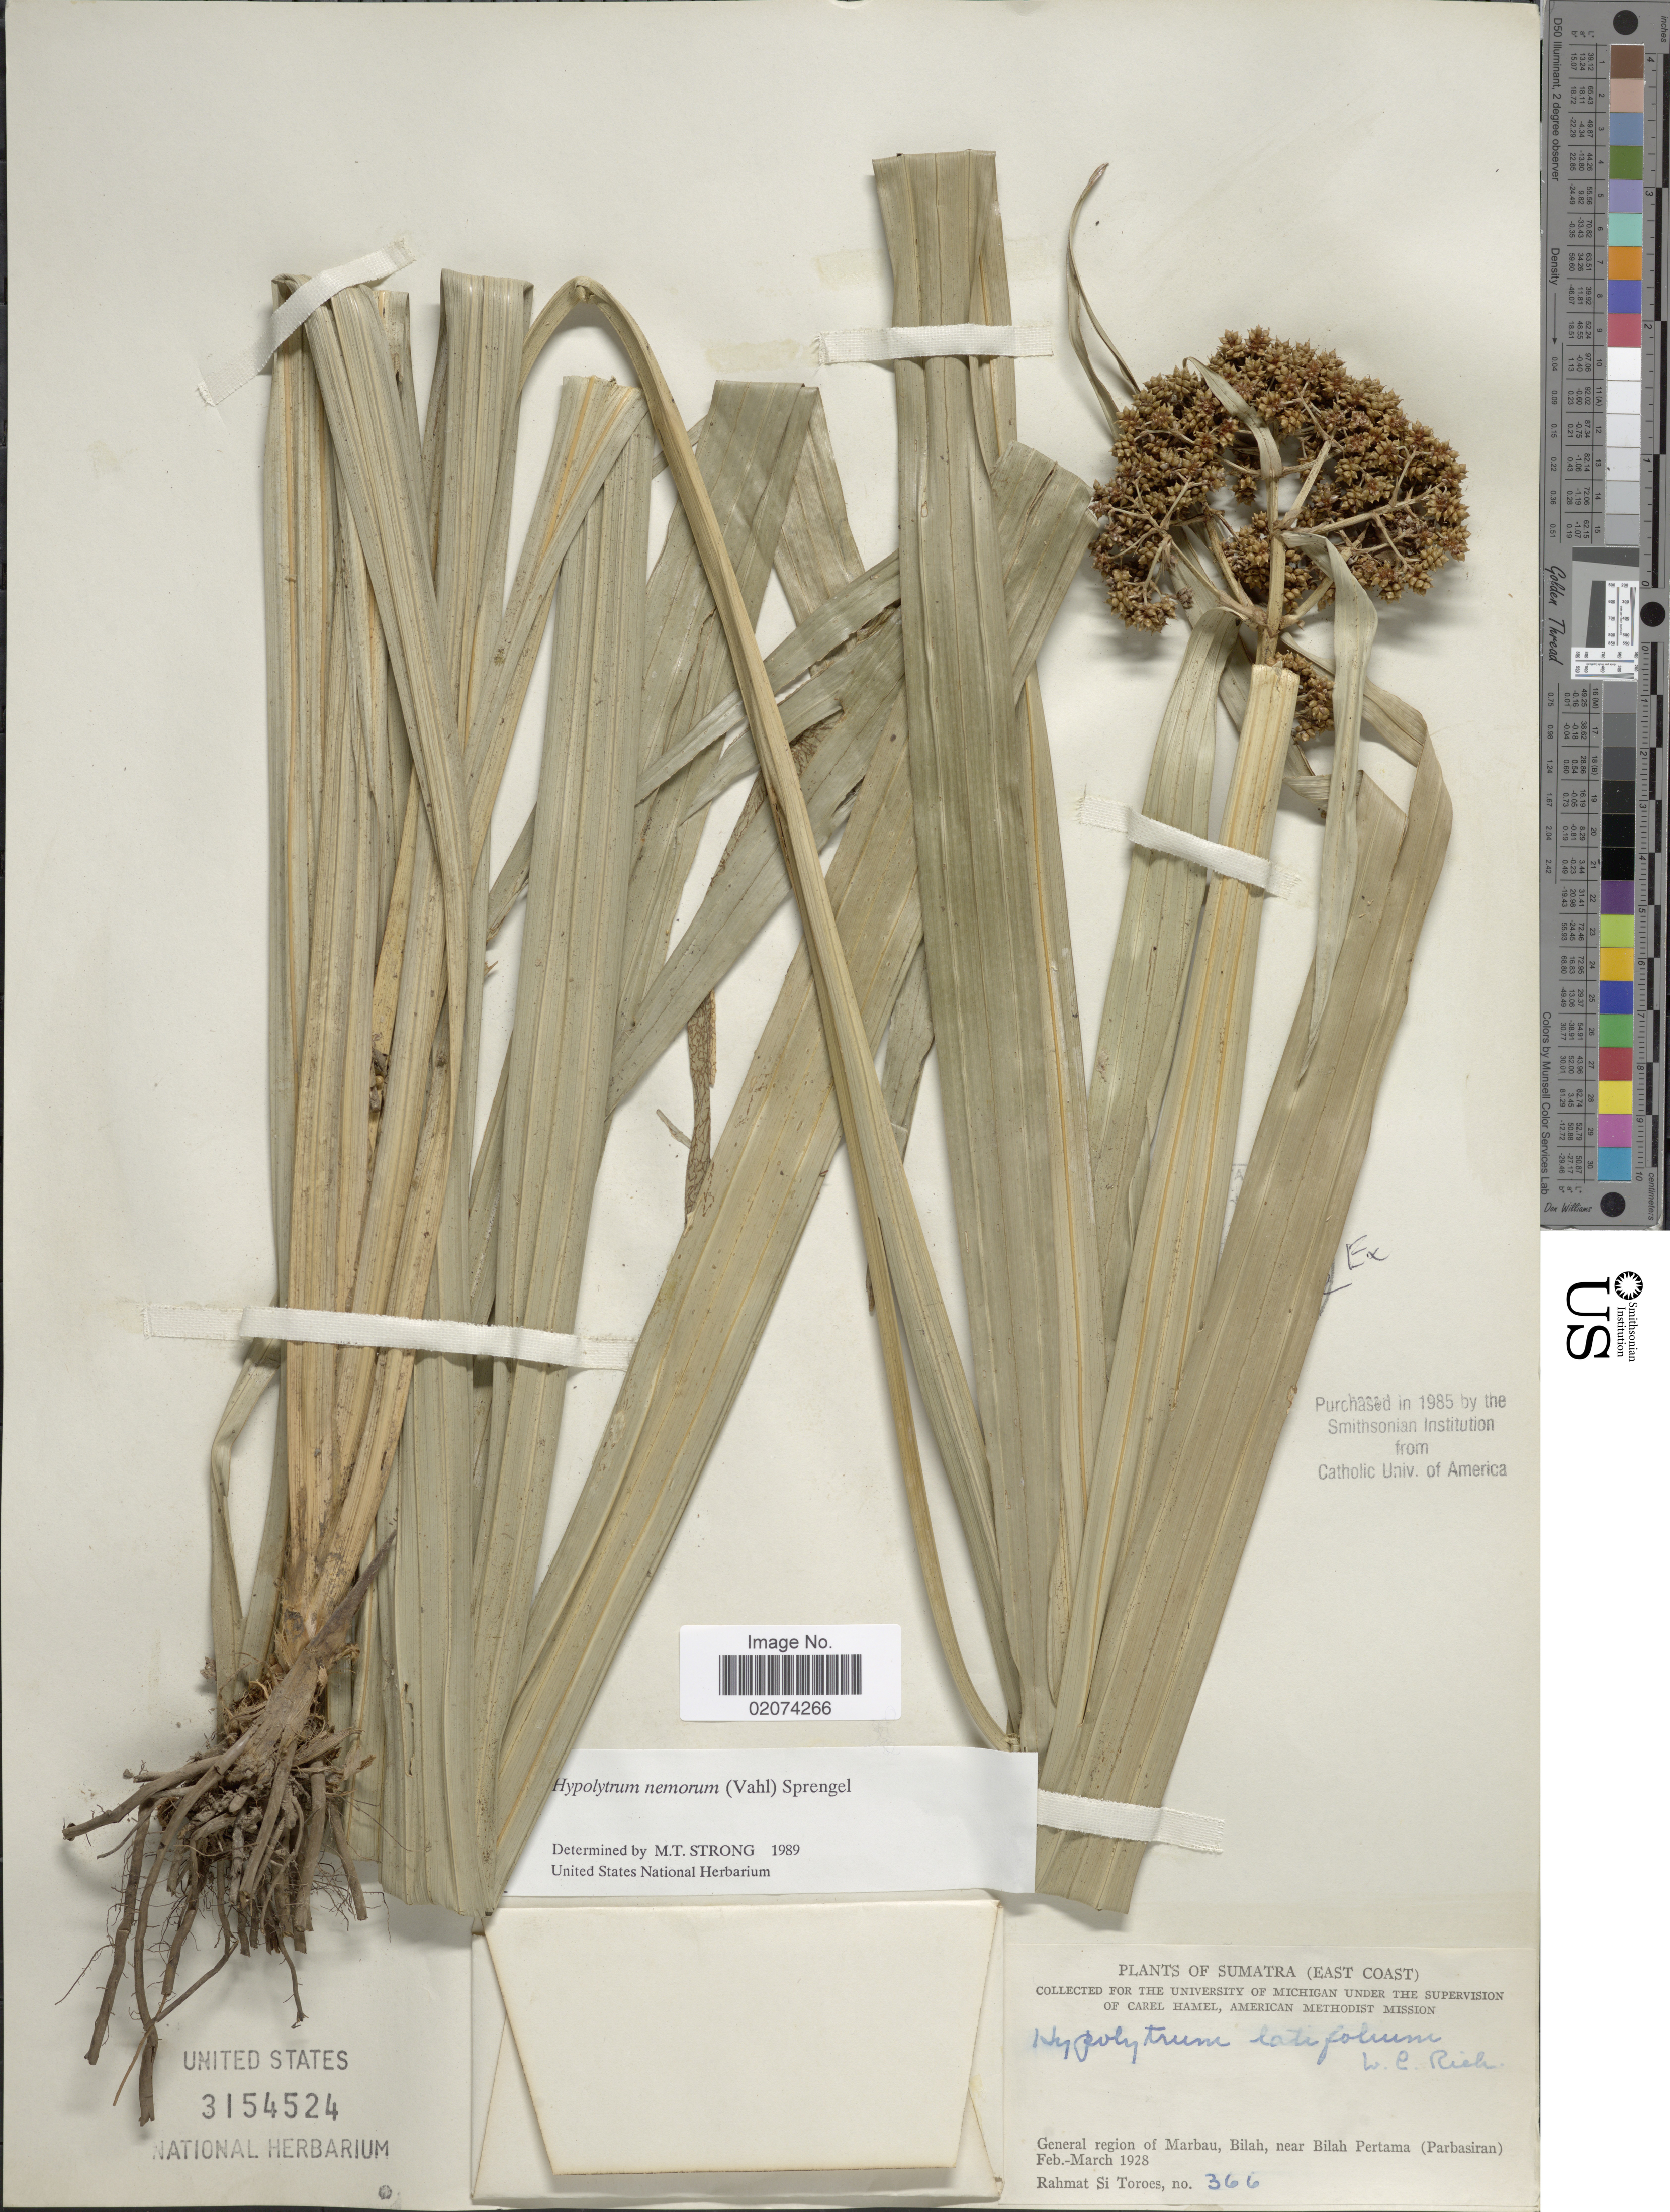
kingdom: Plantae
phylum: Tracheophyta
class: Liliopsida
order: Poales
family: Cyperaceae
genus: Hypolytrum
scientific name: Hypolytrum nemorum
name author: (Vahl) Spreng.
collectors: Rahmat Si Boeea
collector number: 366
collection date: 1928-02/1928-03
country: Indonesia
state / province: Sumatra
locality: East Coast, General region of Marbau, Bilah, near Bilah Pertama ( Parbasiran)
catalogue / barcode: US 3154524